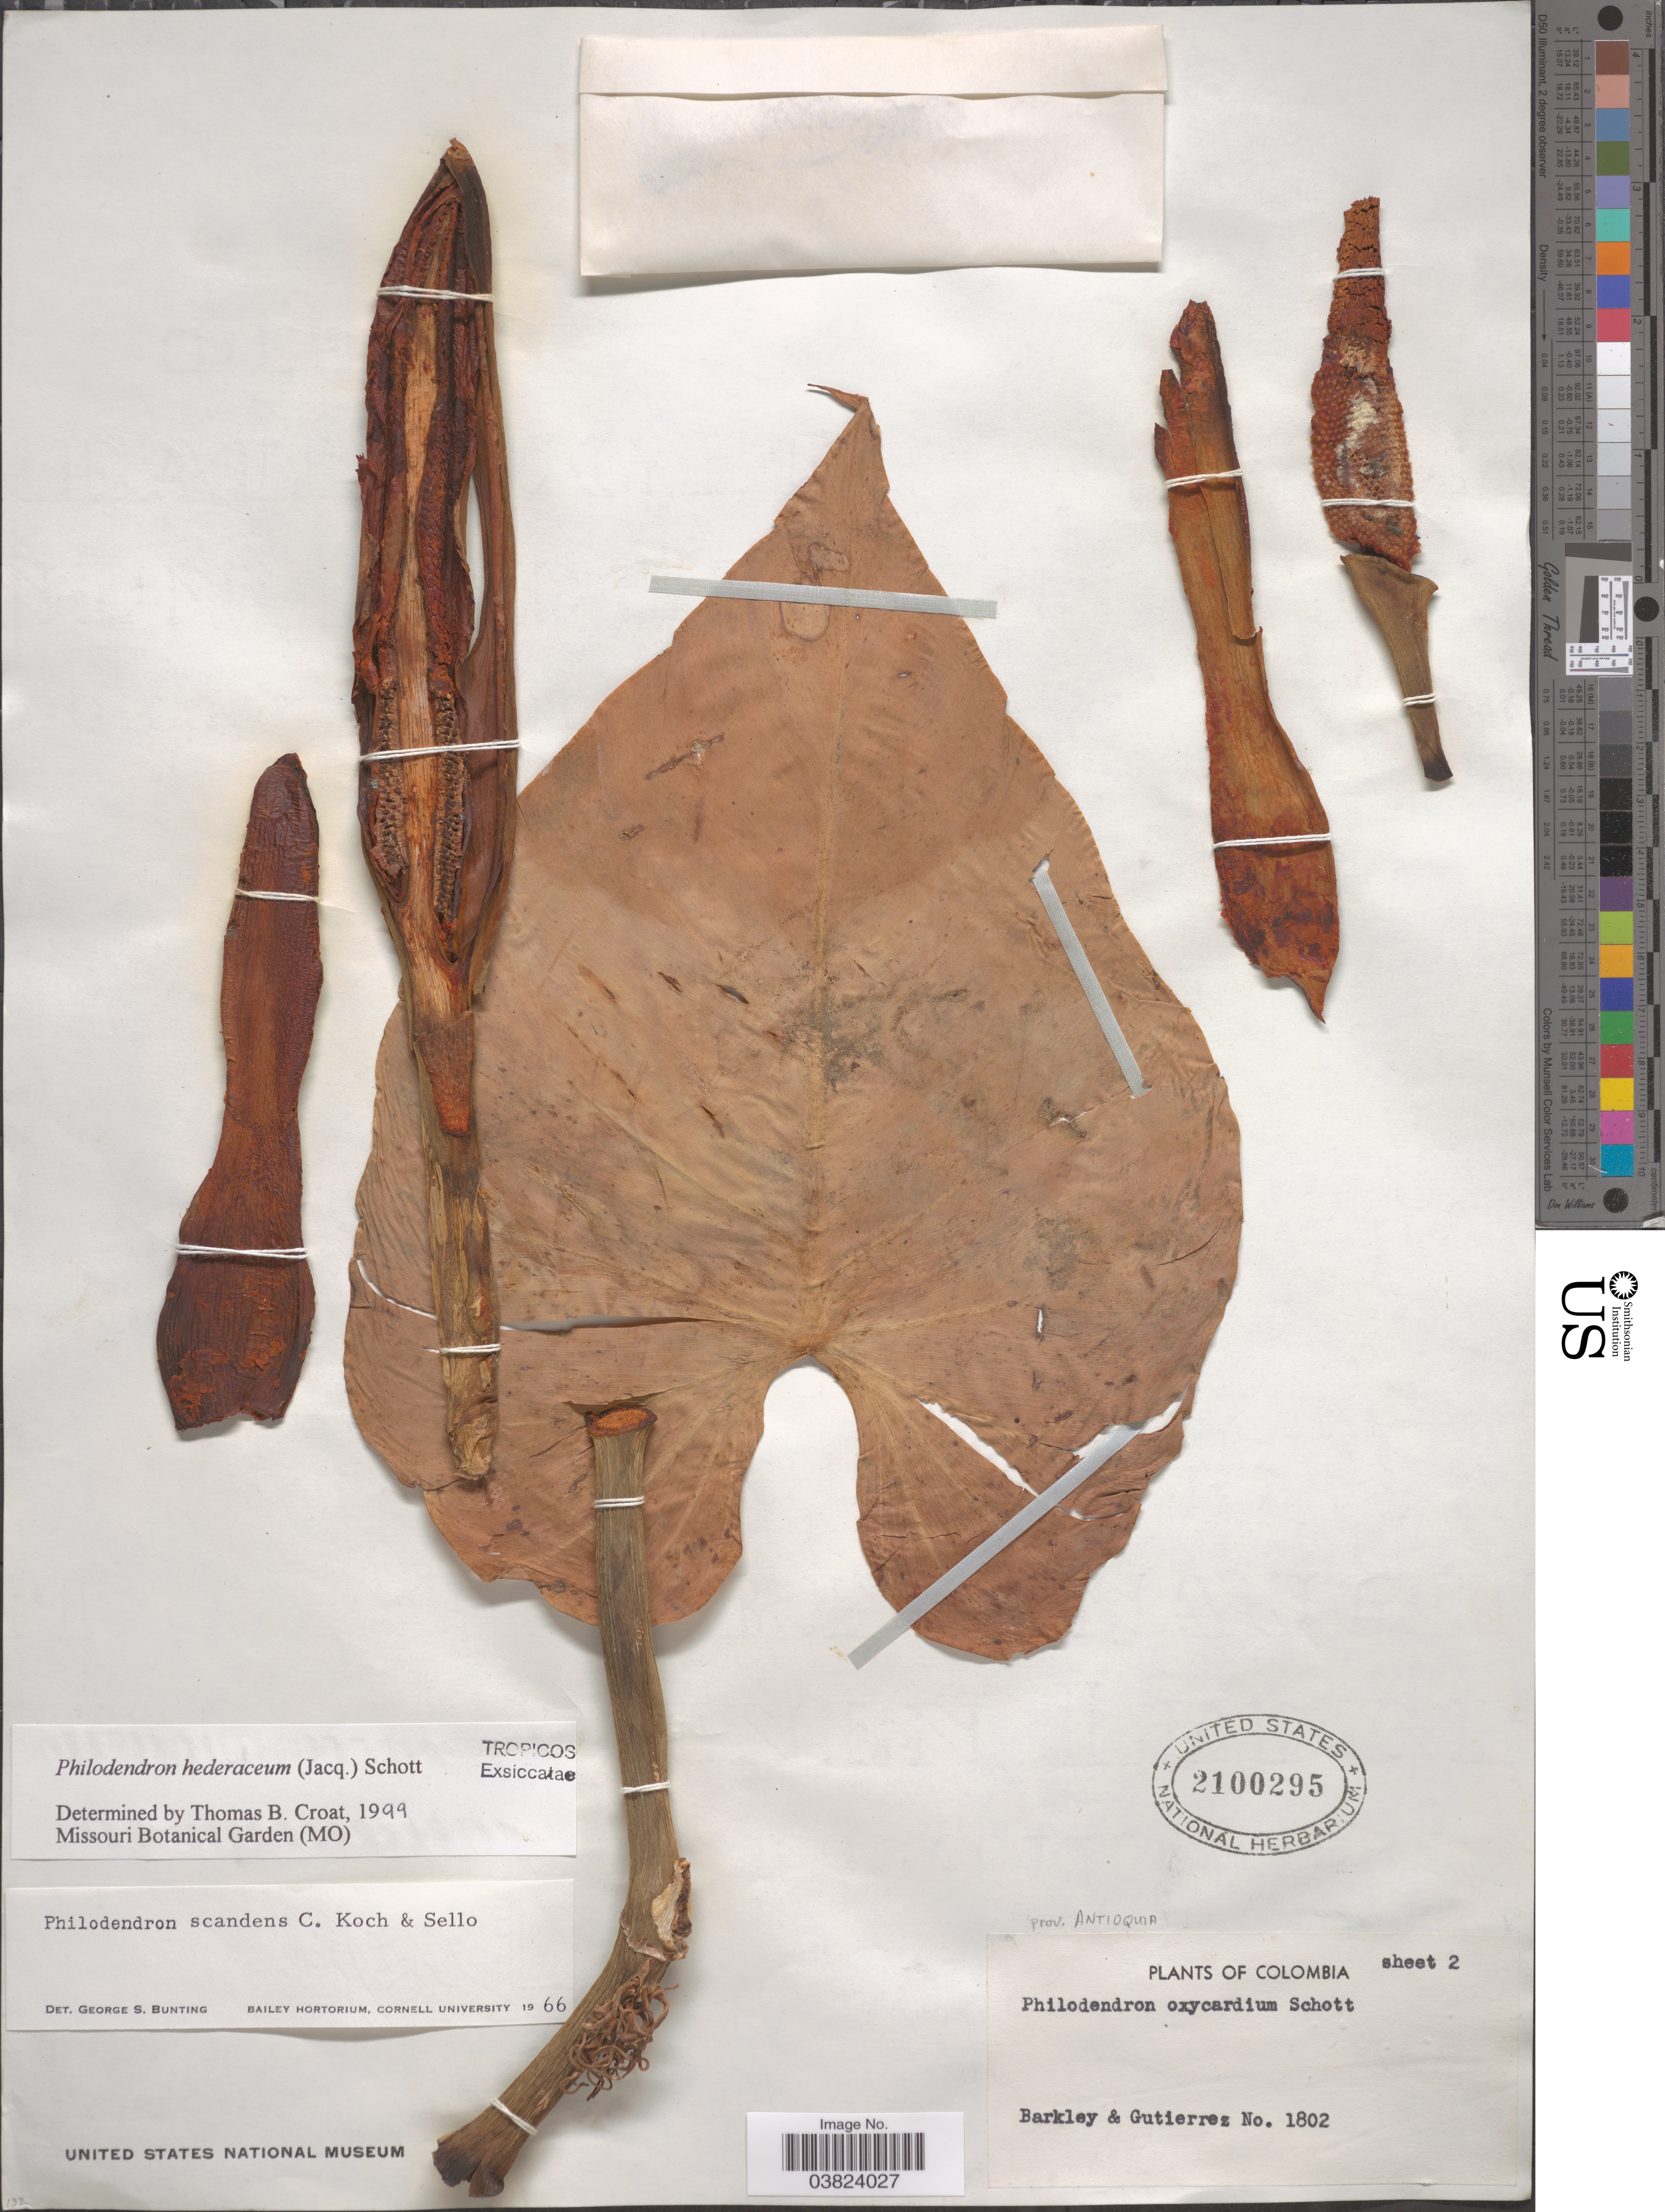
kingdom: Plantae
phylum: Tracheophyta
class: Liliopsida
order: Alismatales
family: Araceae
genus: Philodendron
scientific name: Philodendron hederaceum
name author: (Jacq.) Schott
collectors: -- Barkley & -. Gutierrez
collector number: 1802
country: Colombia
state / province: Antioquia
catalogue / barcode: US 2100295